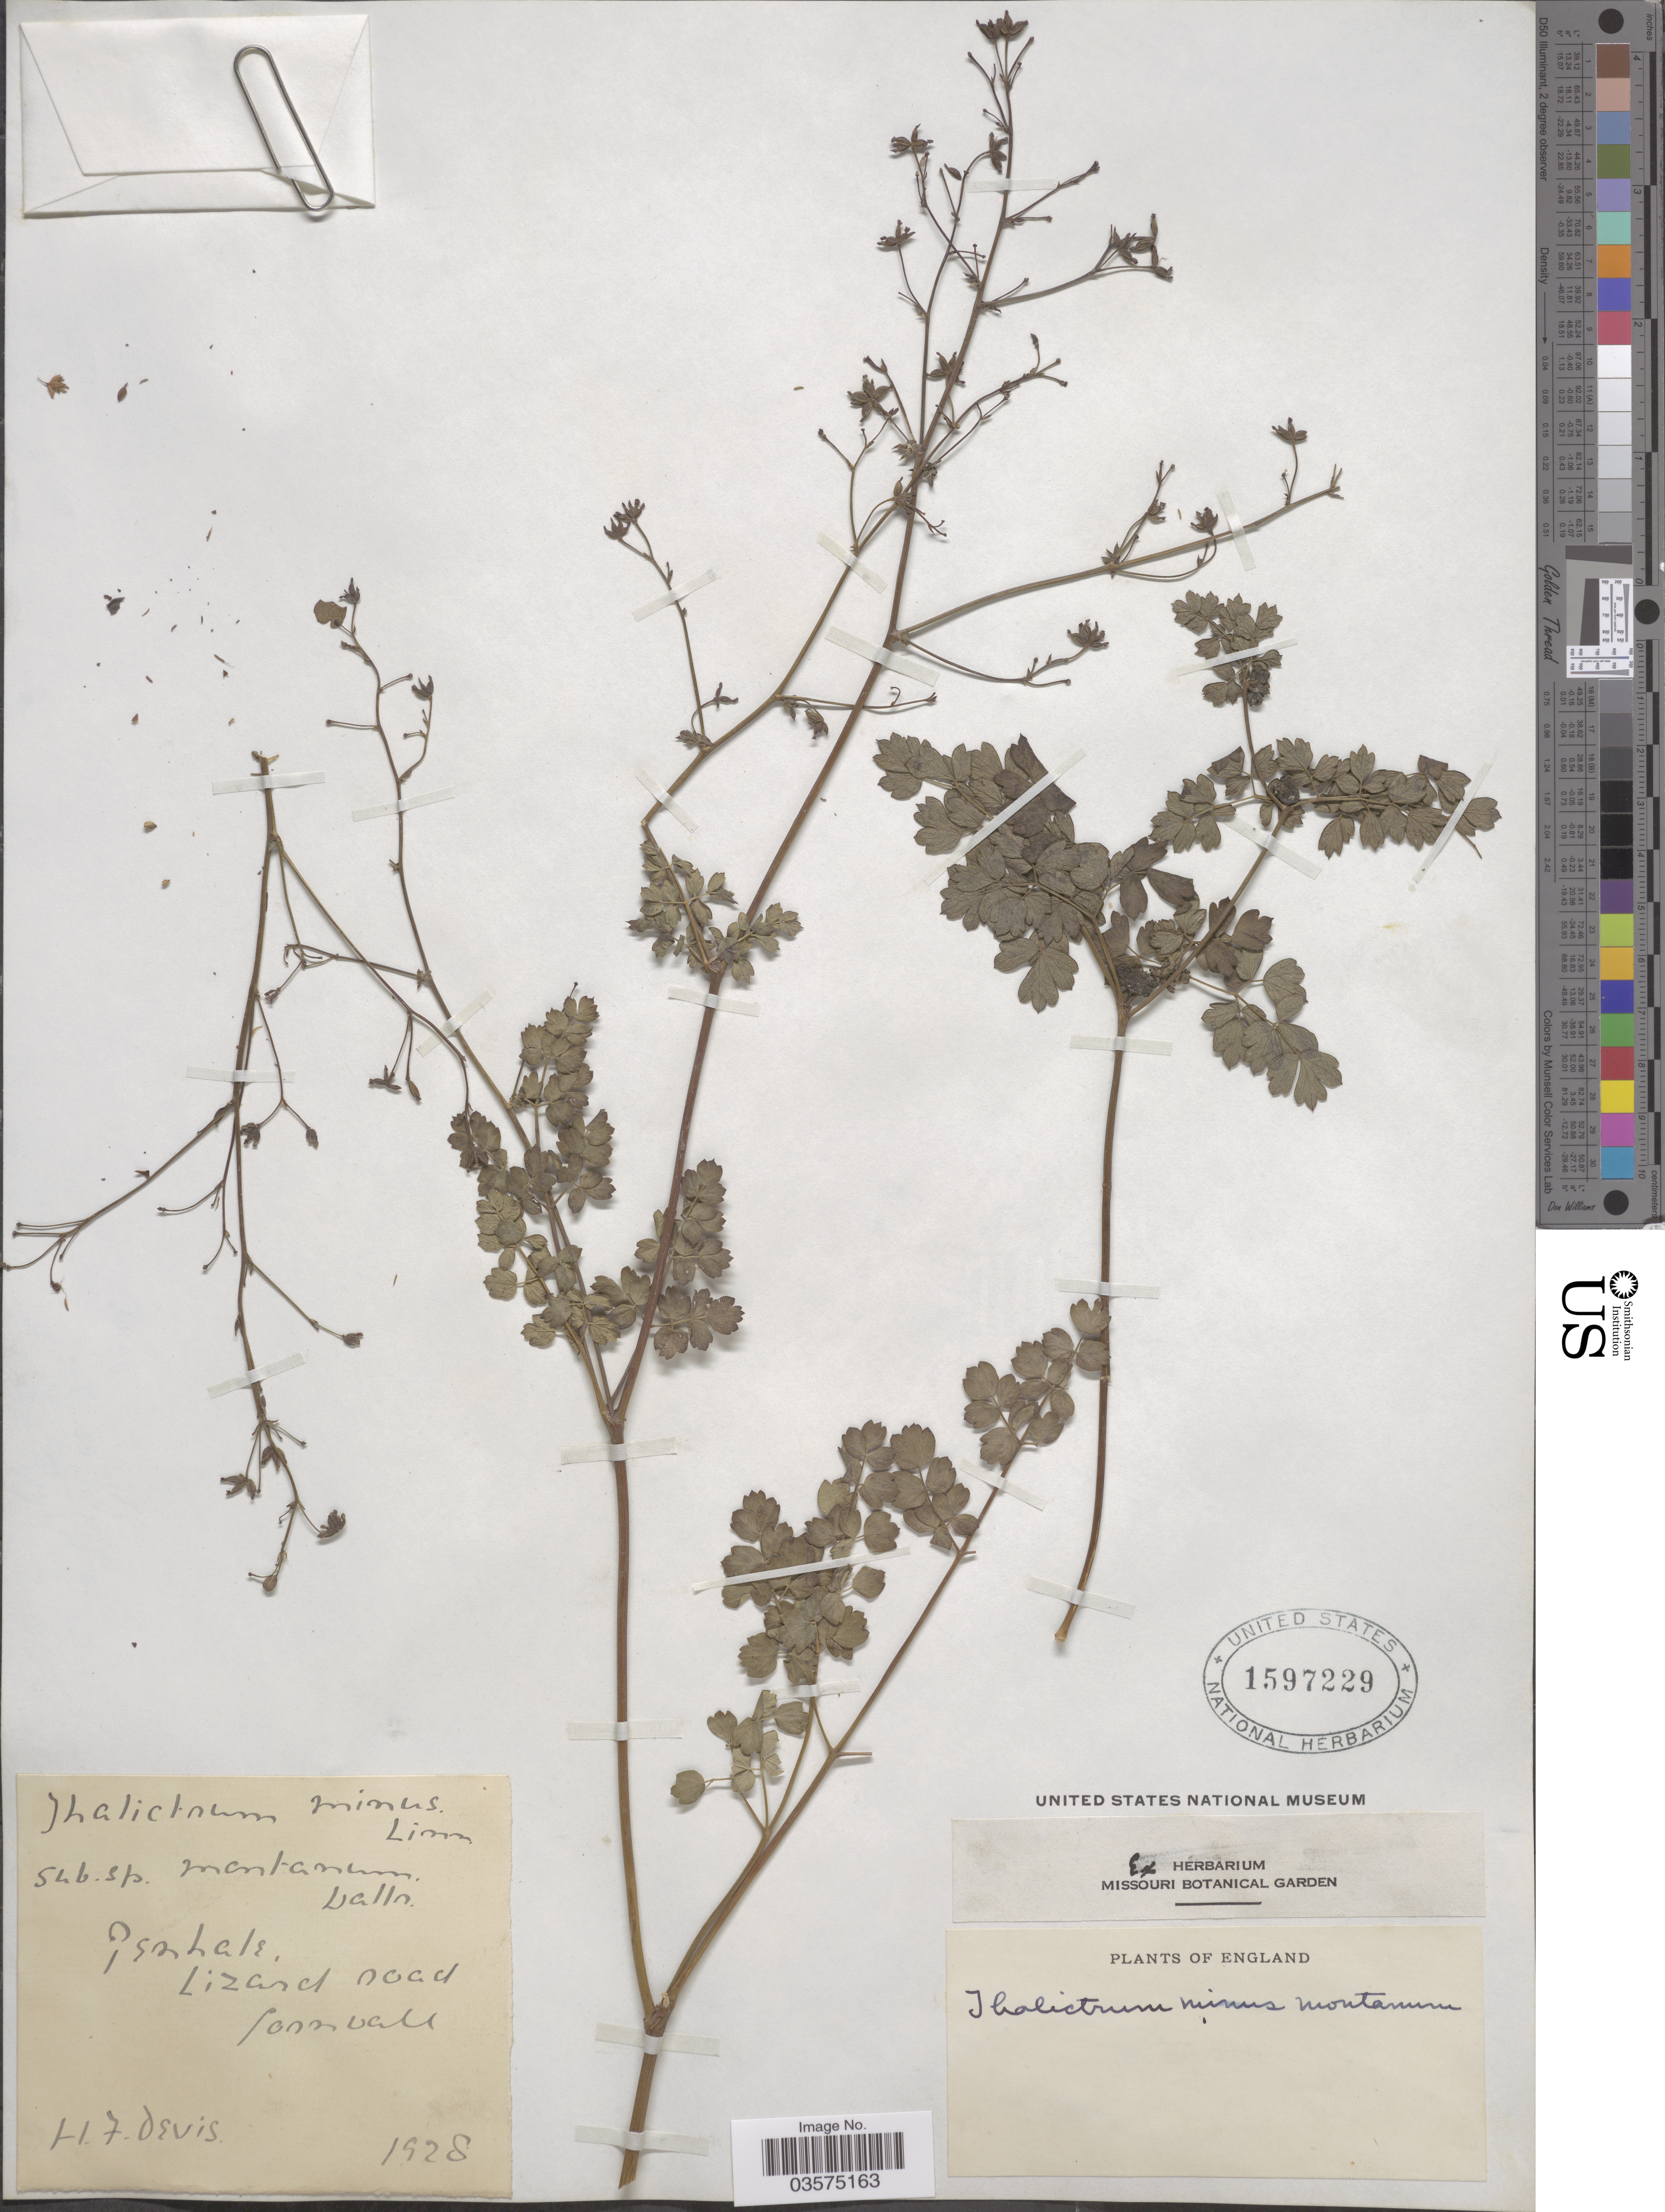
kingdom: Plantae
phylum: Tracheophyta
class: Magnoliopsida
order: Ranunculales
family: Ranunculaceae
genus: Thalictrum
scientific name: Thalictrum minus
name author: L.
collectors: H. Devis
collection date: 1928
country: United Kingdom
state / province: England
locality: Penhale. Lizard road Cornwall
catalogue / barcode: US 1597229